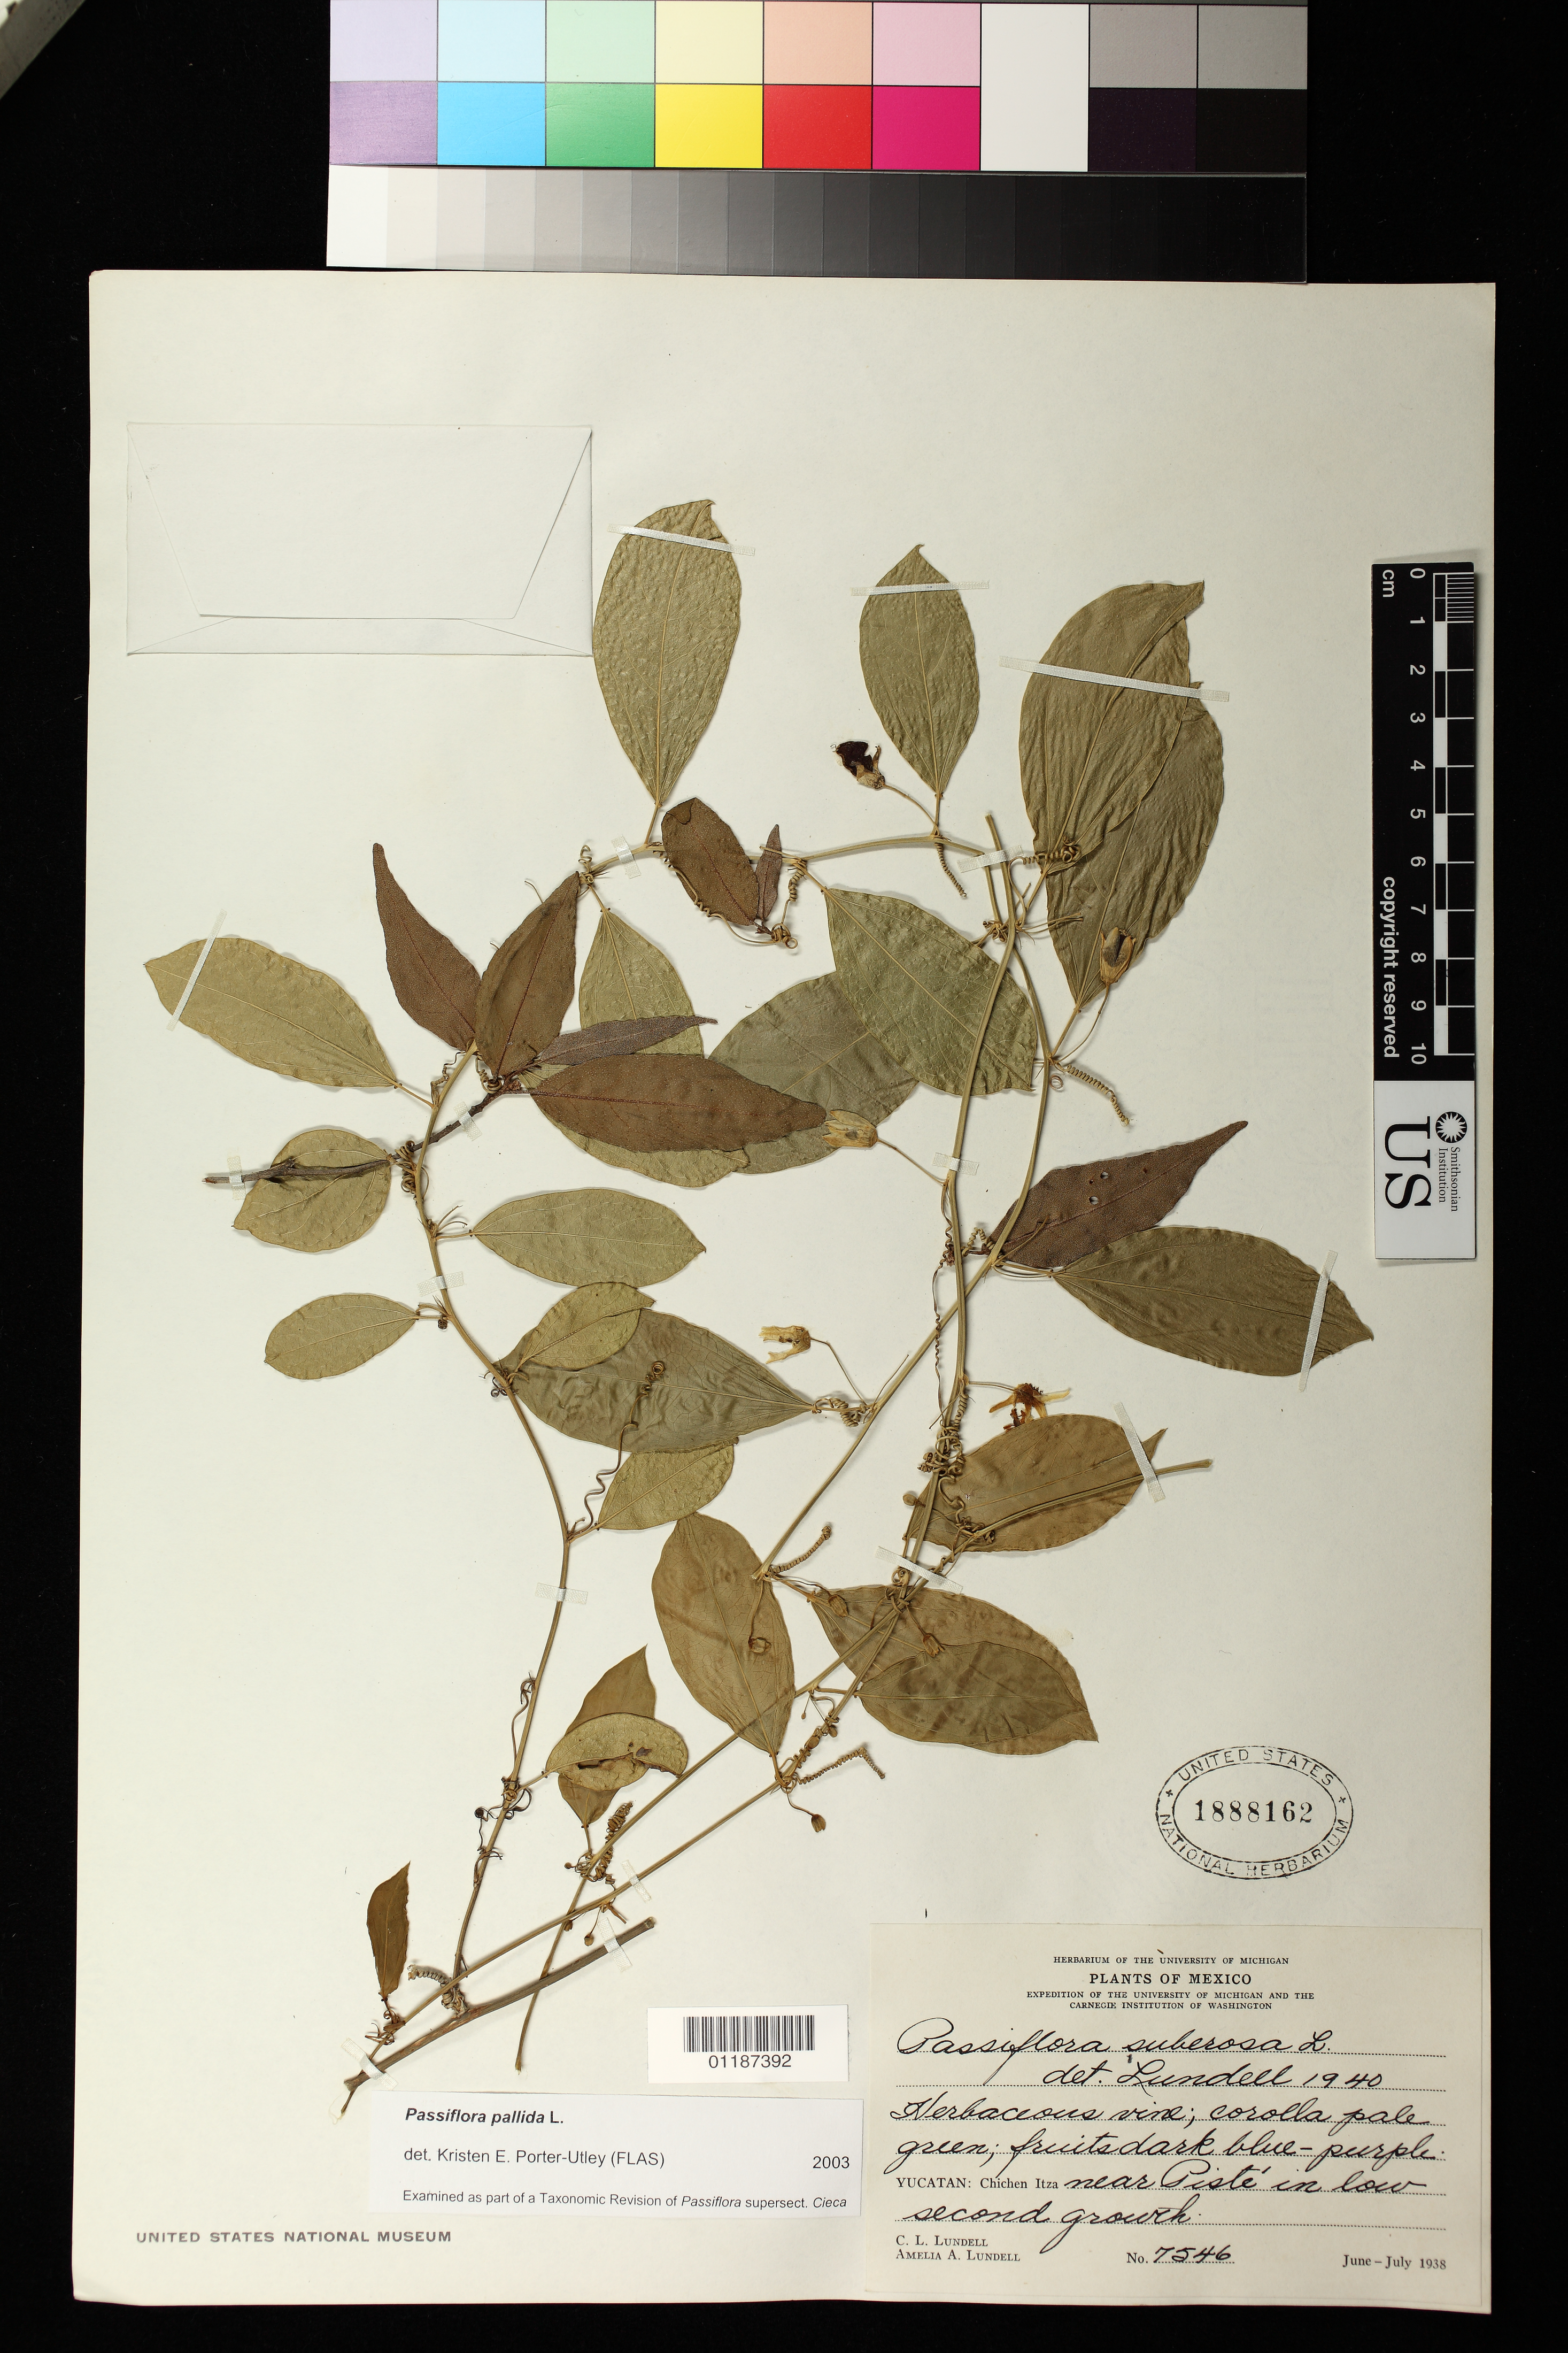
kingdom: Plantae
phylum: Tracheophyta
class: Magnoliopsida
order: Malpighiales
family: Passifloraceae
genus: Passiflora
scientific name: Passiflora pallida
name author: L.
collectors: C. L. Lundell & A. A. Lundell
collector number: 7546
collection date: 1938-06/1938-07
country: Mexico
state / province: Yucatán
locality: Chichen Itza near Piste in low second growth.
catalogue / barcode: US 1888162